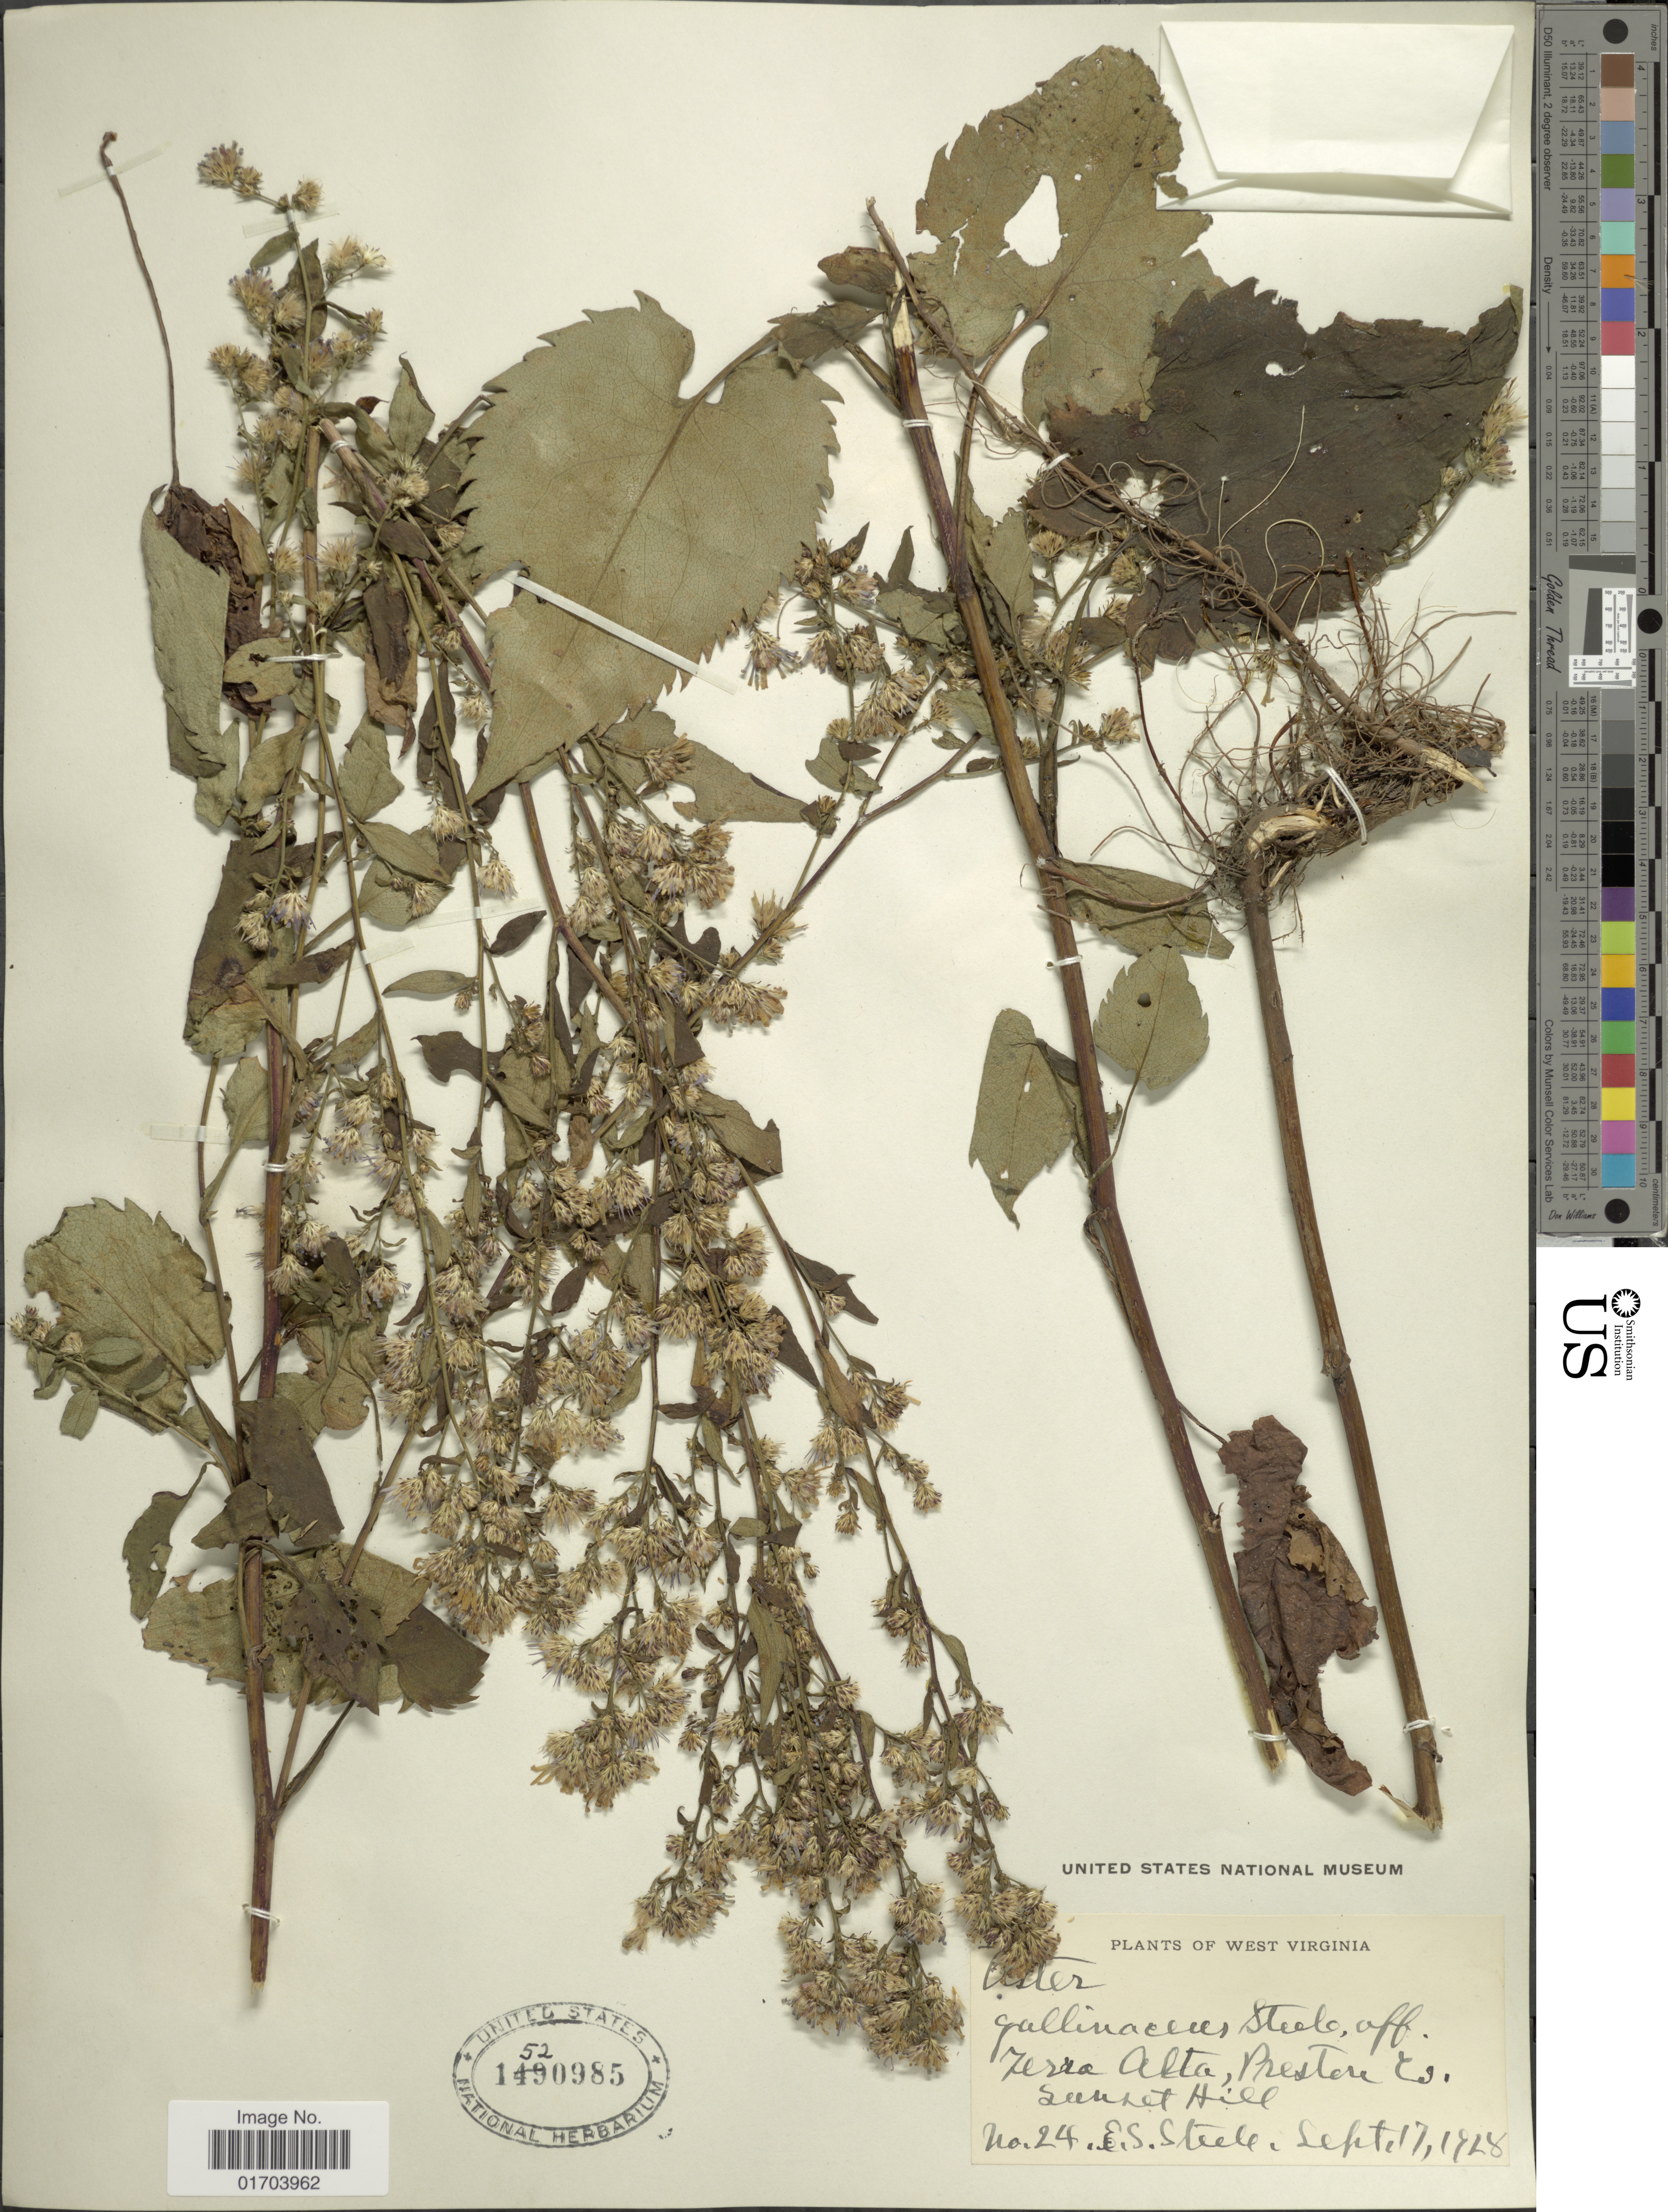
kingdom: Plantae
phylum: Tracheophyta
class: Magnoliopsida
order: Asterales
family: Asteraceae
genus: Aster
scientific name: Aster gallinaceus E.S. Steele sp. nov. ined.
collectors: E. Steele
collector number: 24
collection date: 1928-09-17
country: United States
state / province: West Virginia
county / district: Preston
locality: Terra Alta, Preston County,Sunset Hill.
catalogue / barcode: US 1520985